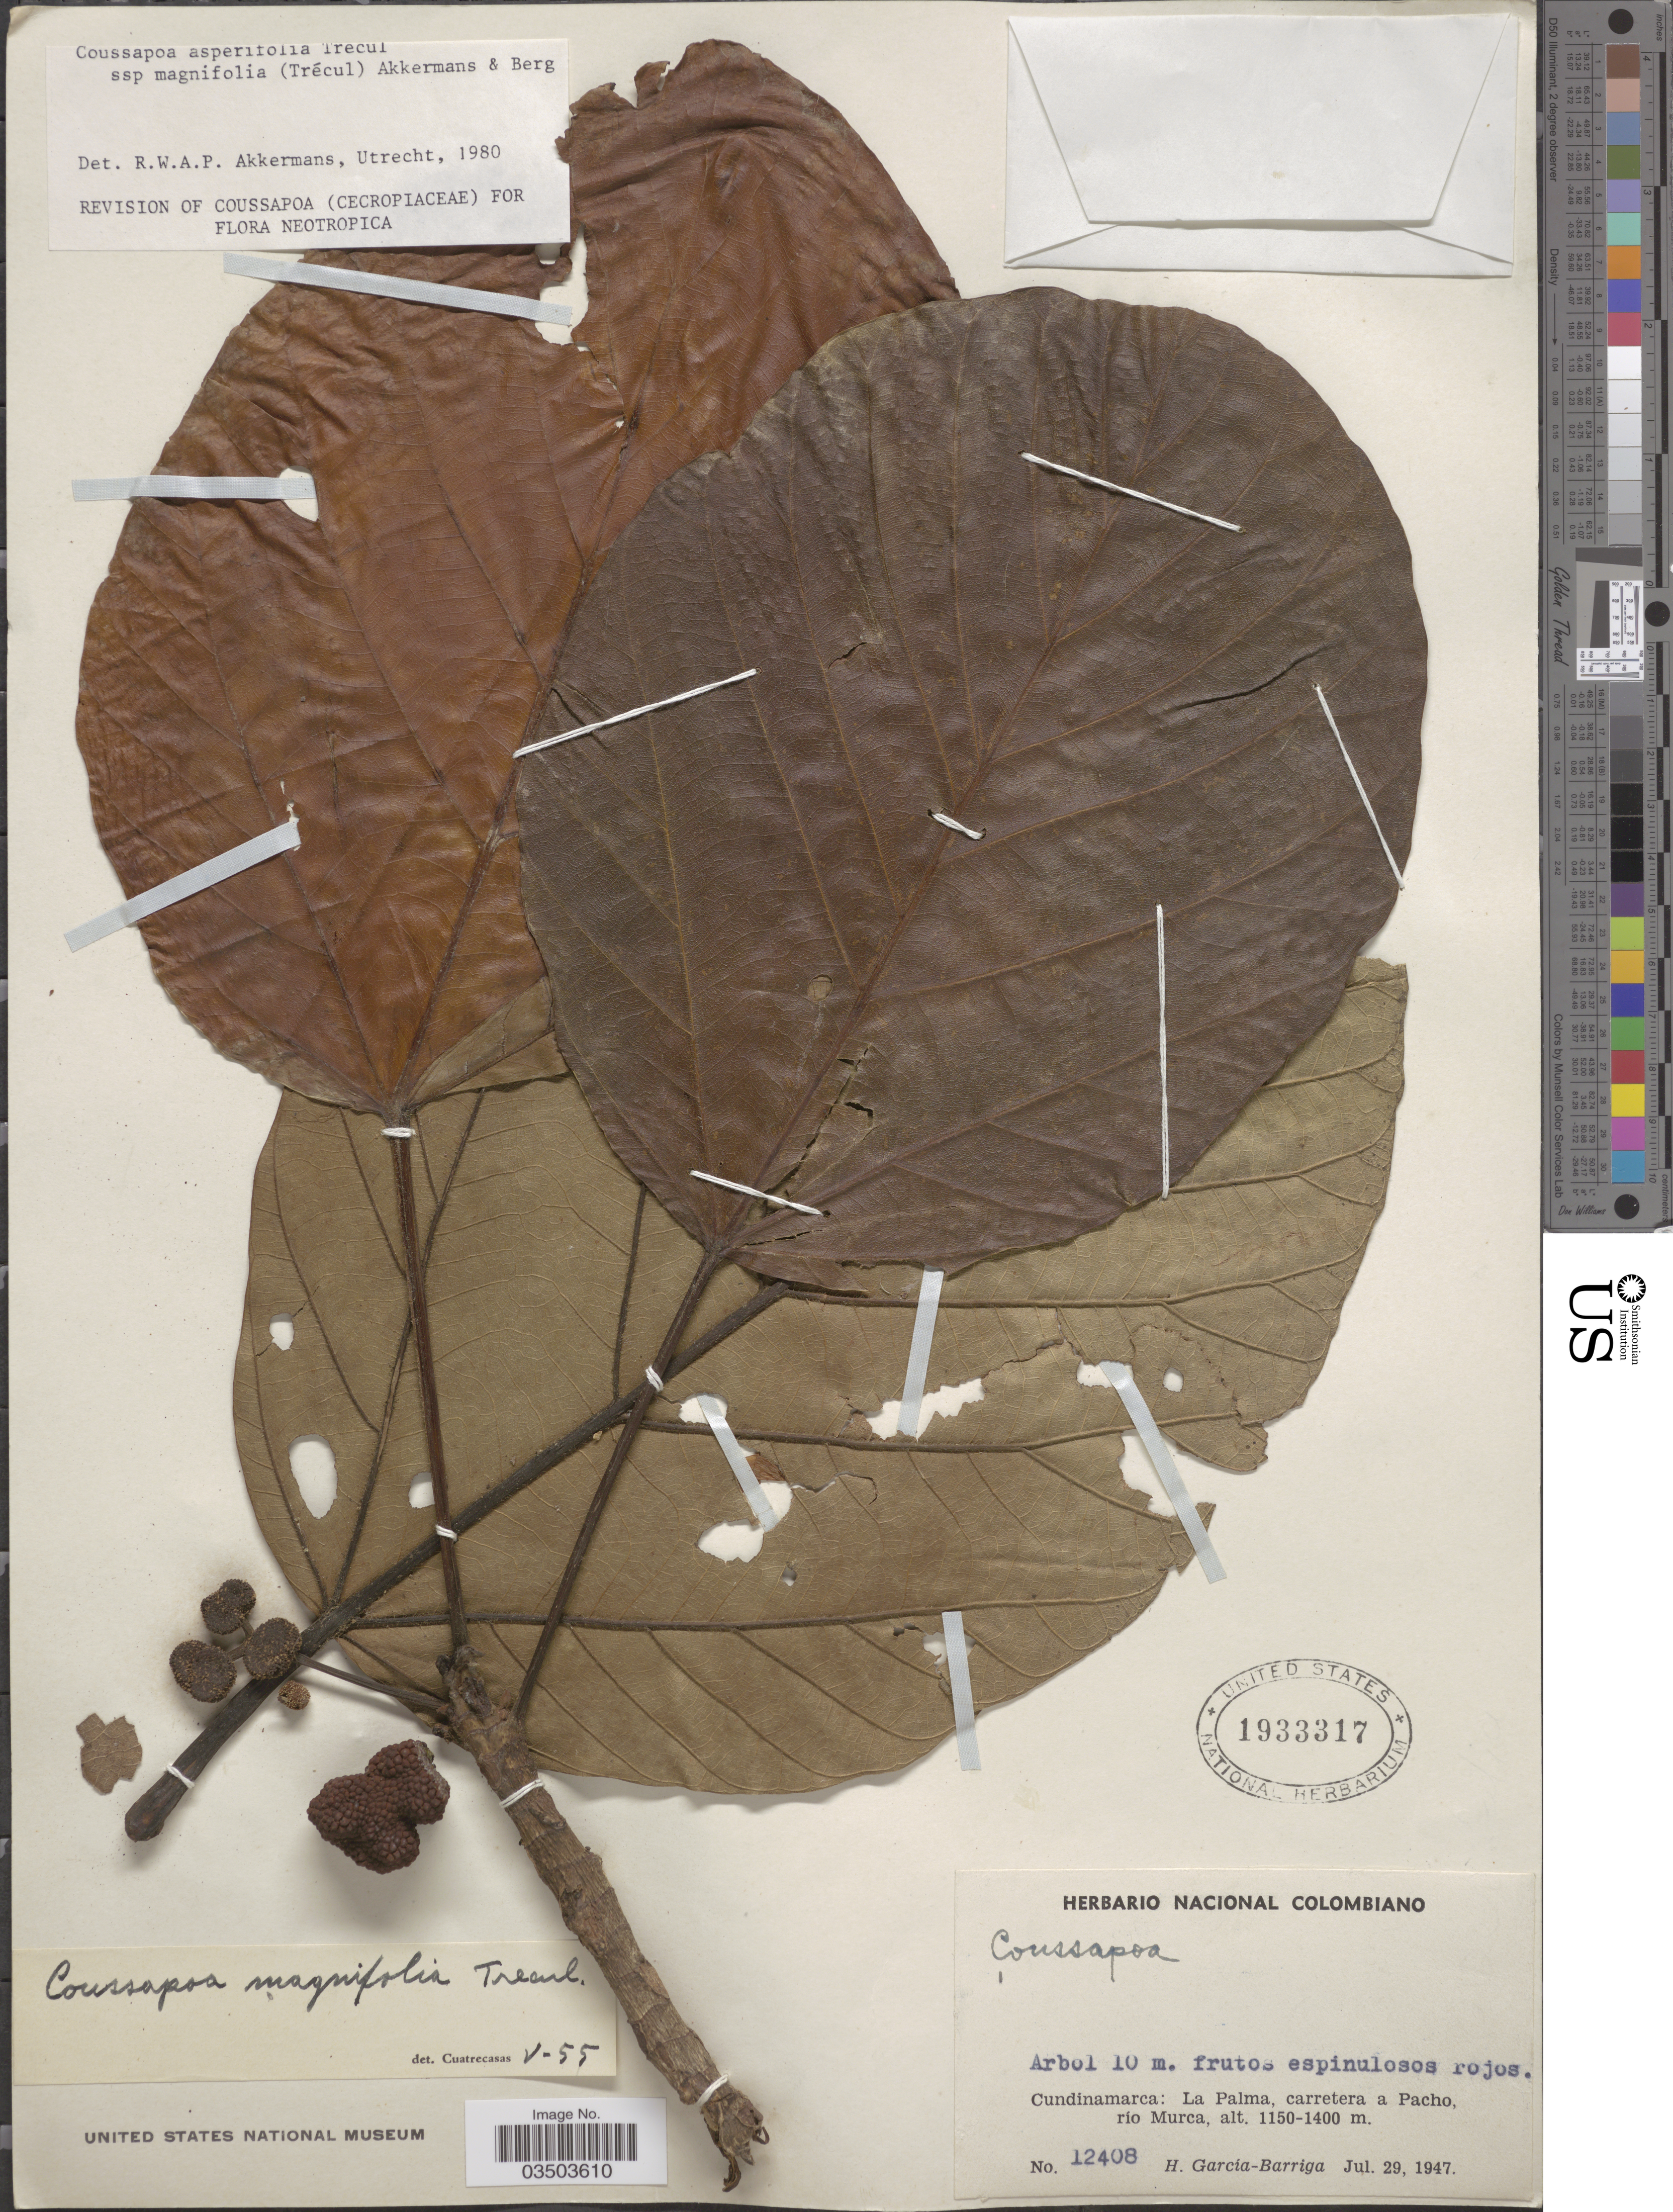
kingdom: Plantae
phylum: Tracheophyta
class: Magnoliopsida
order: Rosales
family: Urticaceae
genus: Coussapoa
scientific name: Coussapoa asperifolia subsp. magnifolia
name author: (Trécul) Akkermans & C.C. Berg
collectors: H. García Barriga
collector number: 12408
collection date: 1947-07-29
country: Colombia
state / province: Cundinamarca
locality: La Palma, carretera a Pacho, río Murca.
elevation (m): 1150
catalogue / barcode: US 1933317